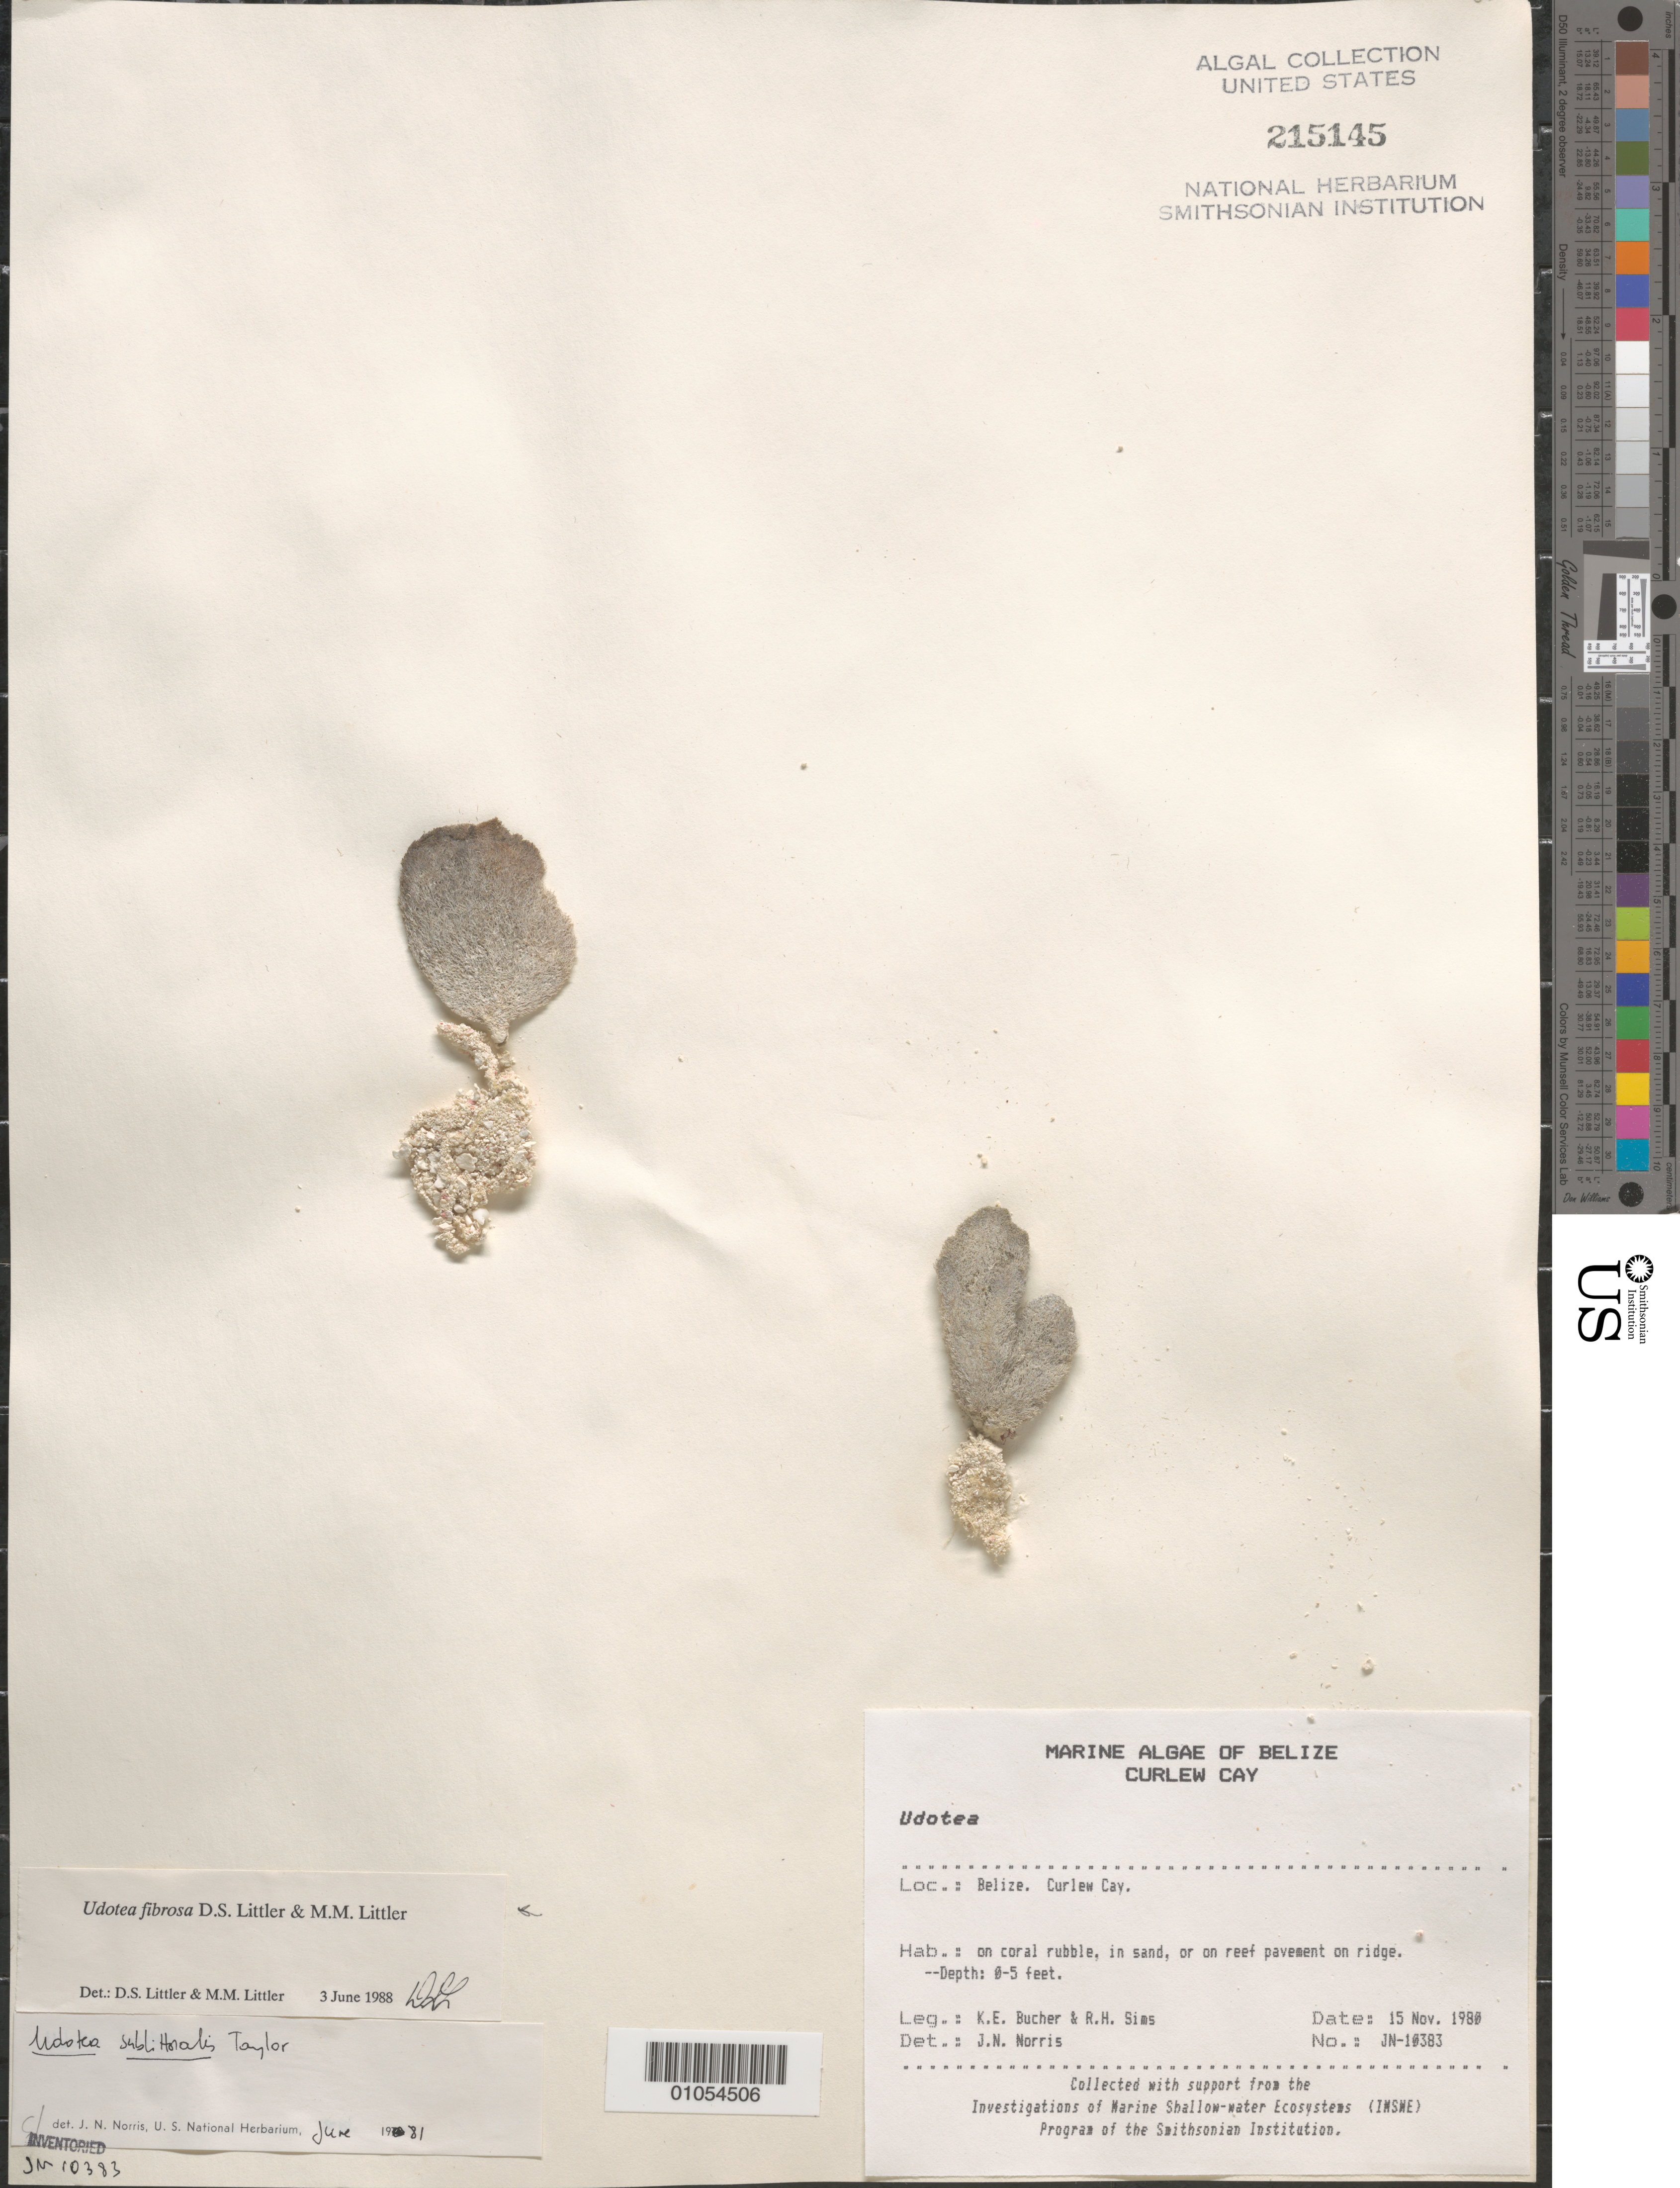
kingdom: Plantae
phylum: Chlorophyta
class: Ulvophyceae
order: Bryopsidales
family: Udoteaceae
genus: Udotea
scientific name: Udotea fibrosa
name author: D.S. Littler & Littler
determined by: Littler, D. S.; Littler, M. M.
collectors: K. E. Bucher & R. H. Sims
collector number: JN-10383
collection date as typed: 15 Nov 1980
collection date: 1980-11-15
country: Belize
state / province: Stann Creek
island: Curlew Cay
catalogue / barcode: US 215145